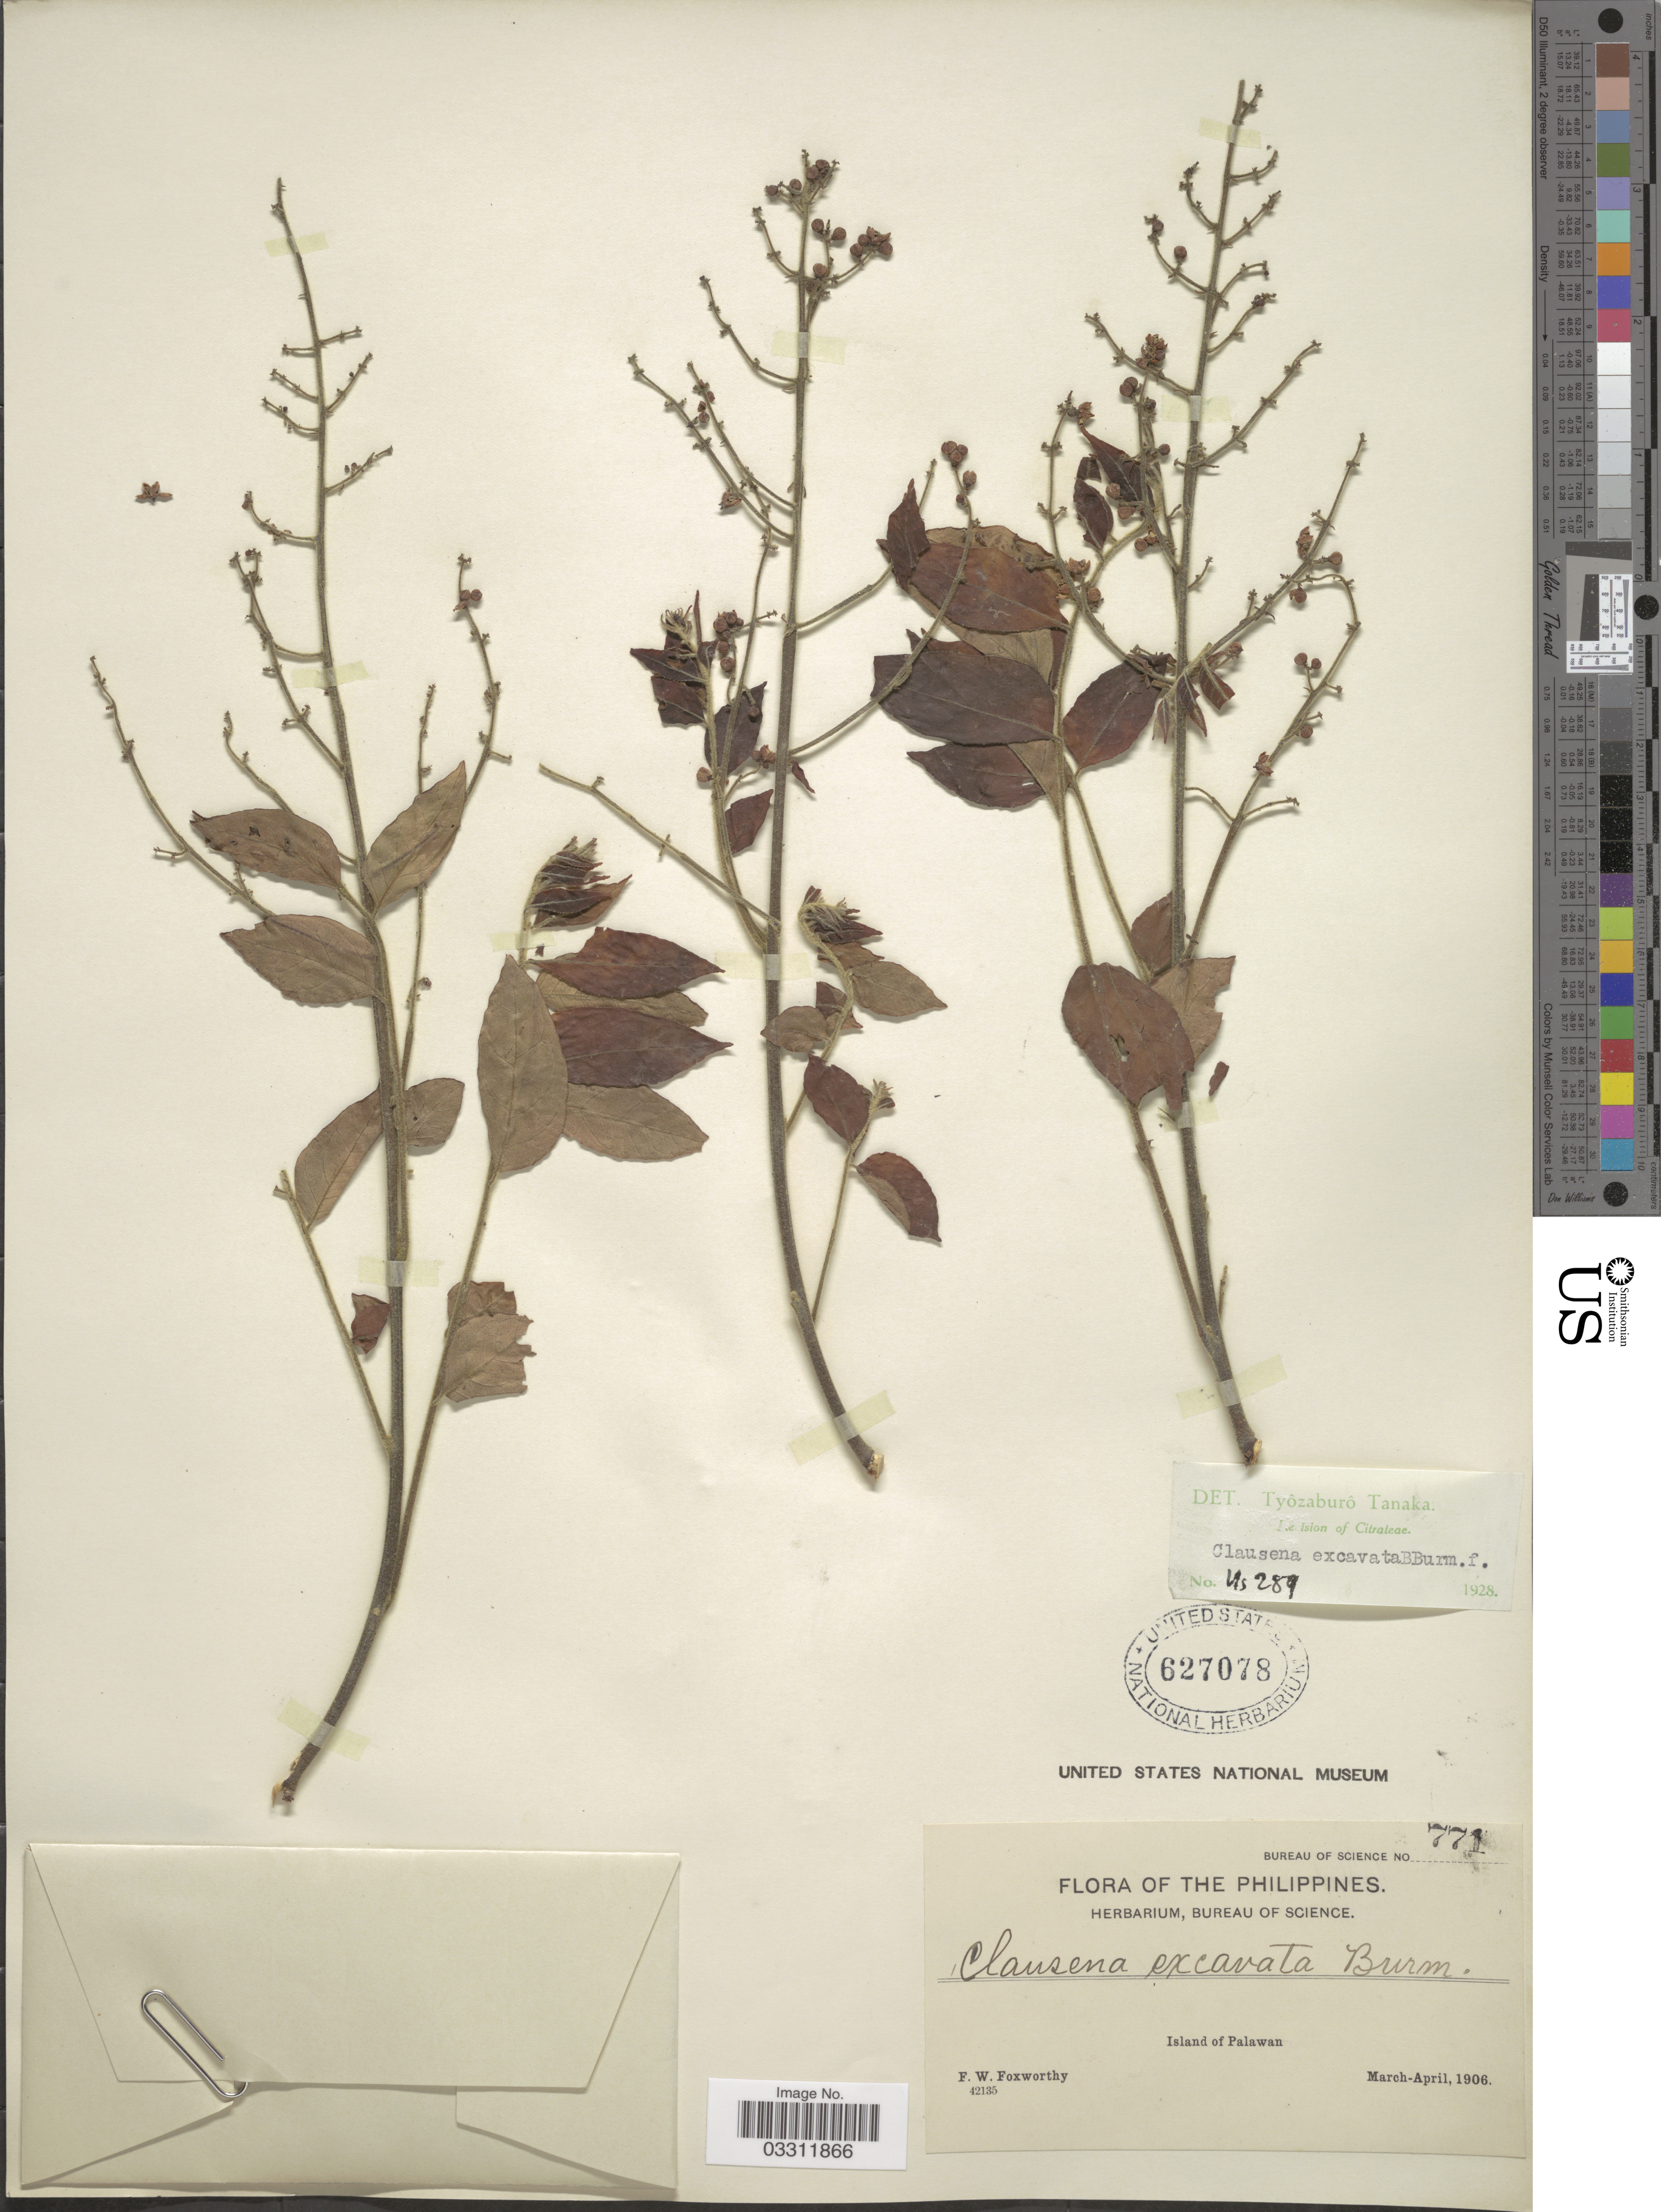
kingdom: Plantae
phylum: Tracheophyta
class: Magnoliopsida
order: Sapindales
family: Rutaceae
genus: Clausena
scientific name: Clausena excavata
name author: Burm. f.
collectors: F. W. Foxworthy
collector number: Bureau of Science 771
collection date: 1906-03/1906-04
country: Philippines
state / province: Mimaropa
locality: Island of Palawan.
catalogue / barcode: US 627078